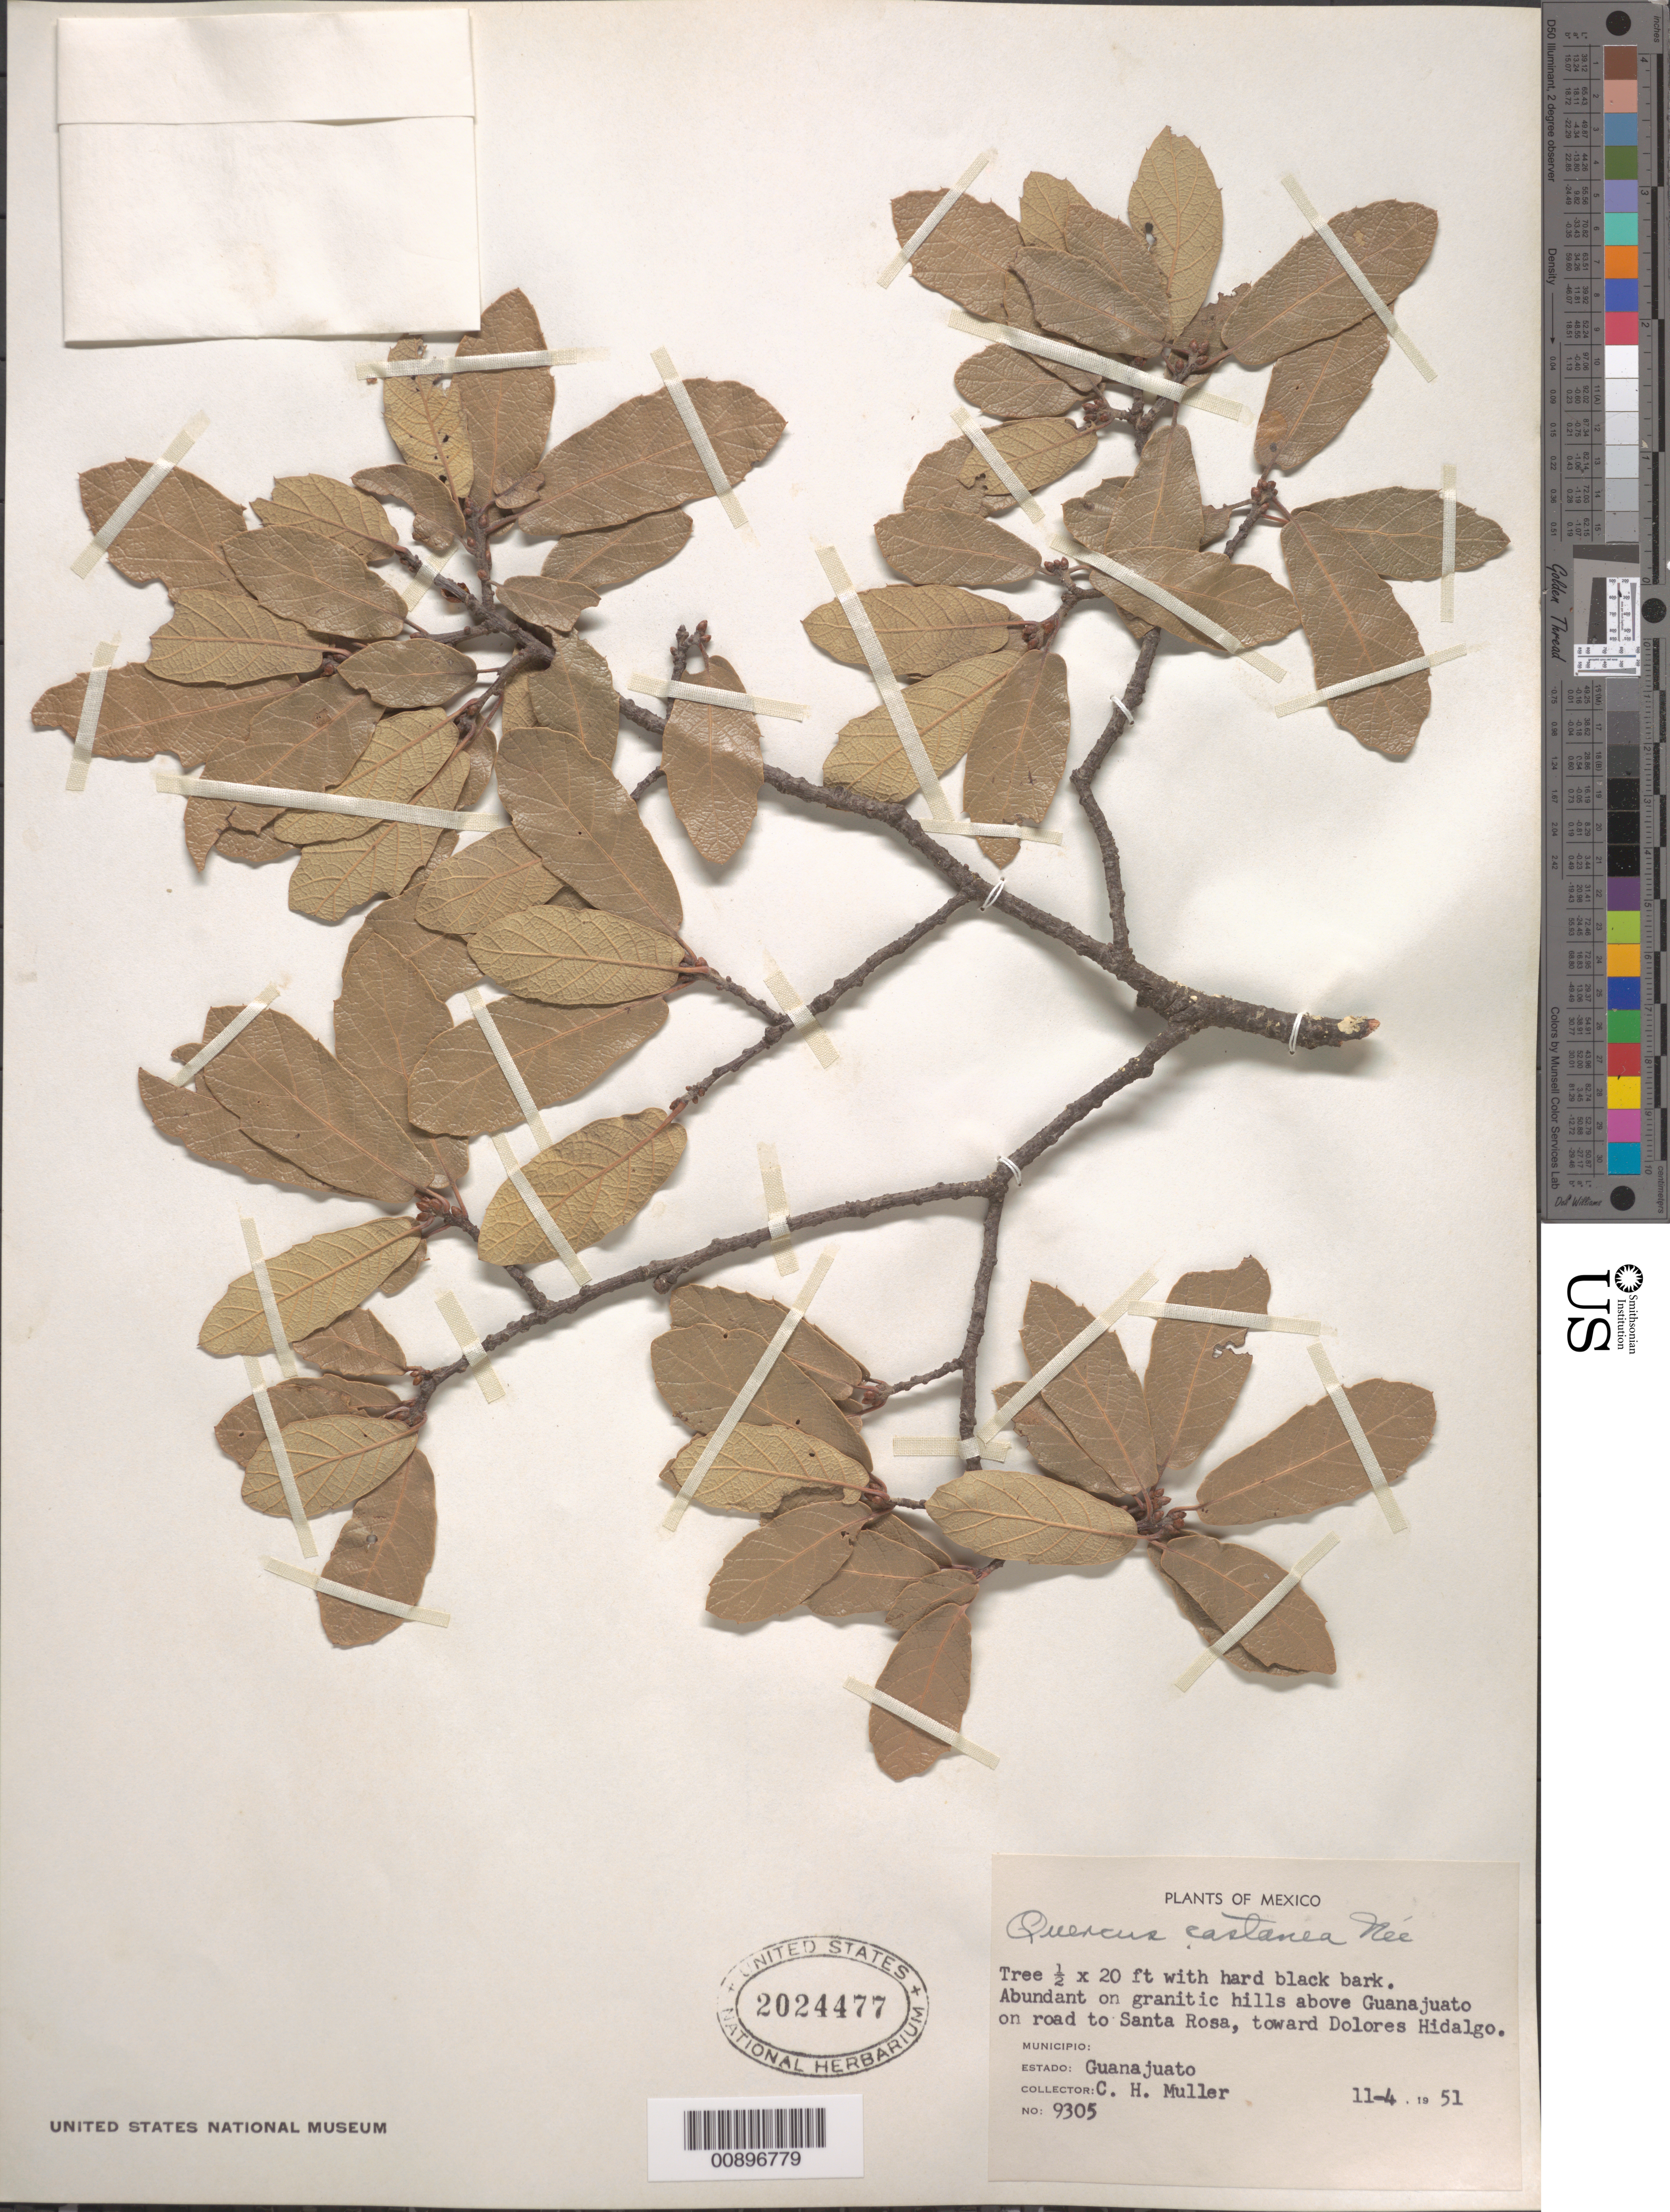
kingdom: Plantae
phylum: Tracheophyta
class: Magnoliopsida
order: Fagales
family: Fagaceae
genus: Quercus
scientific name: Quercus castanea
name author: Née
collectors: C. H. Muller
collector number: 9305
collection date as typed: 04 Nov 1951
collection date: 1951-11-04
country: Mexico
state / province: Guanajuato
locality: Granitic hills above Guanajuato on road to Santa Rosa, toward Dolores Hidalgo.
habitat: Abundant on granitic hills.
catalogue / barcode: US 2024477